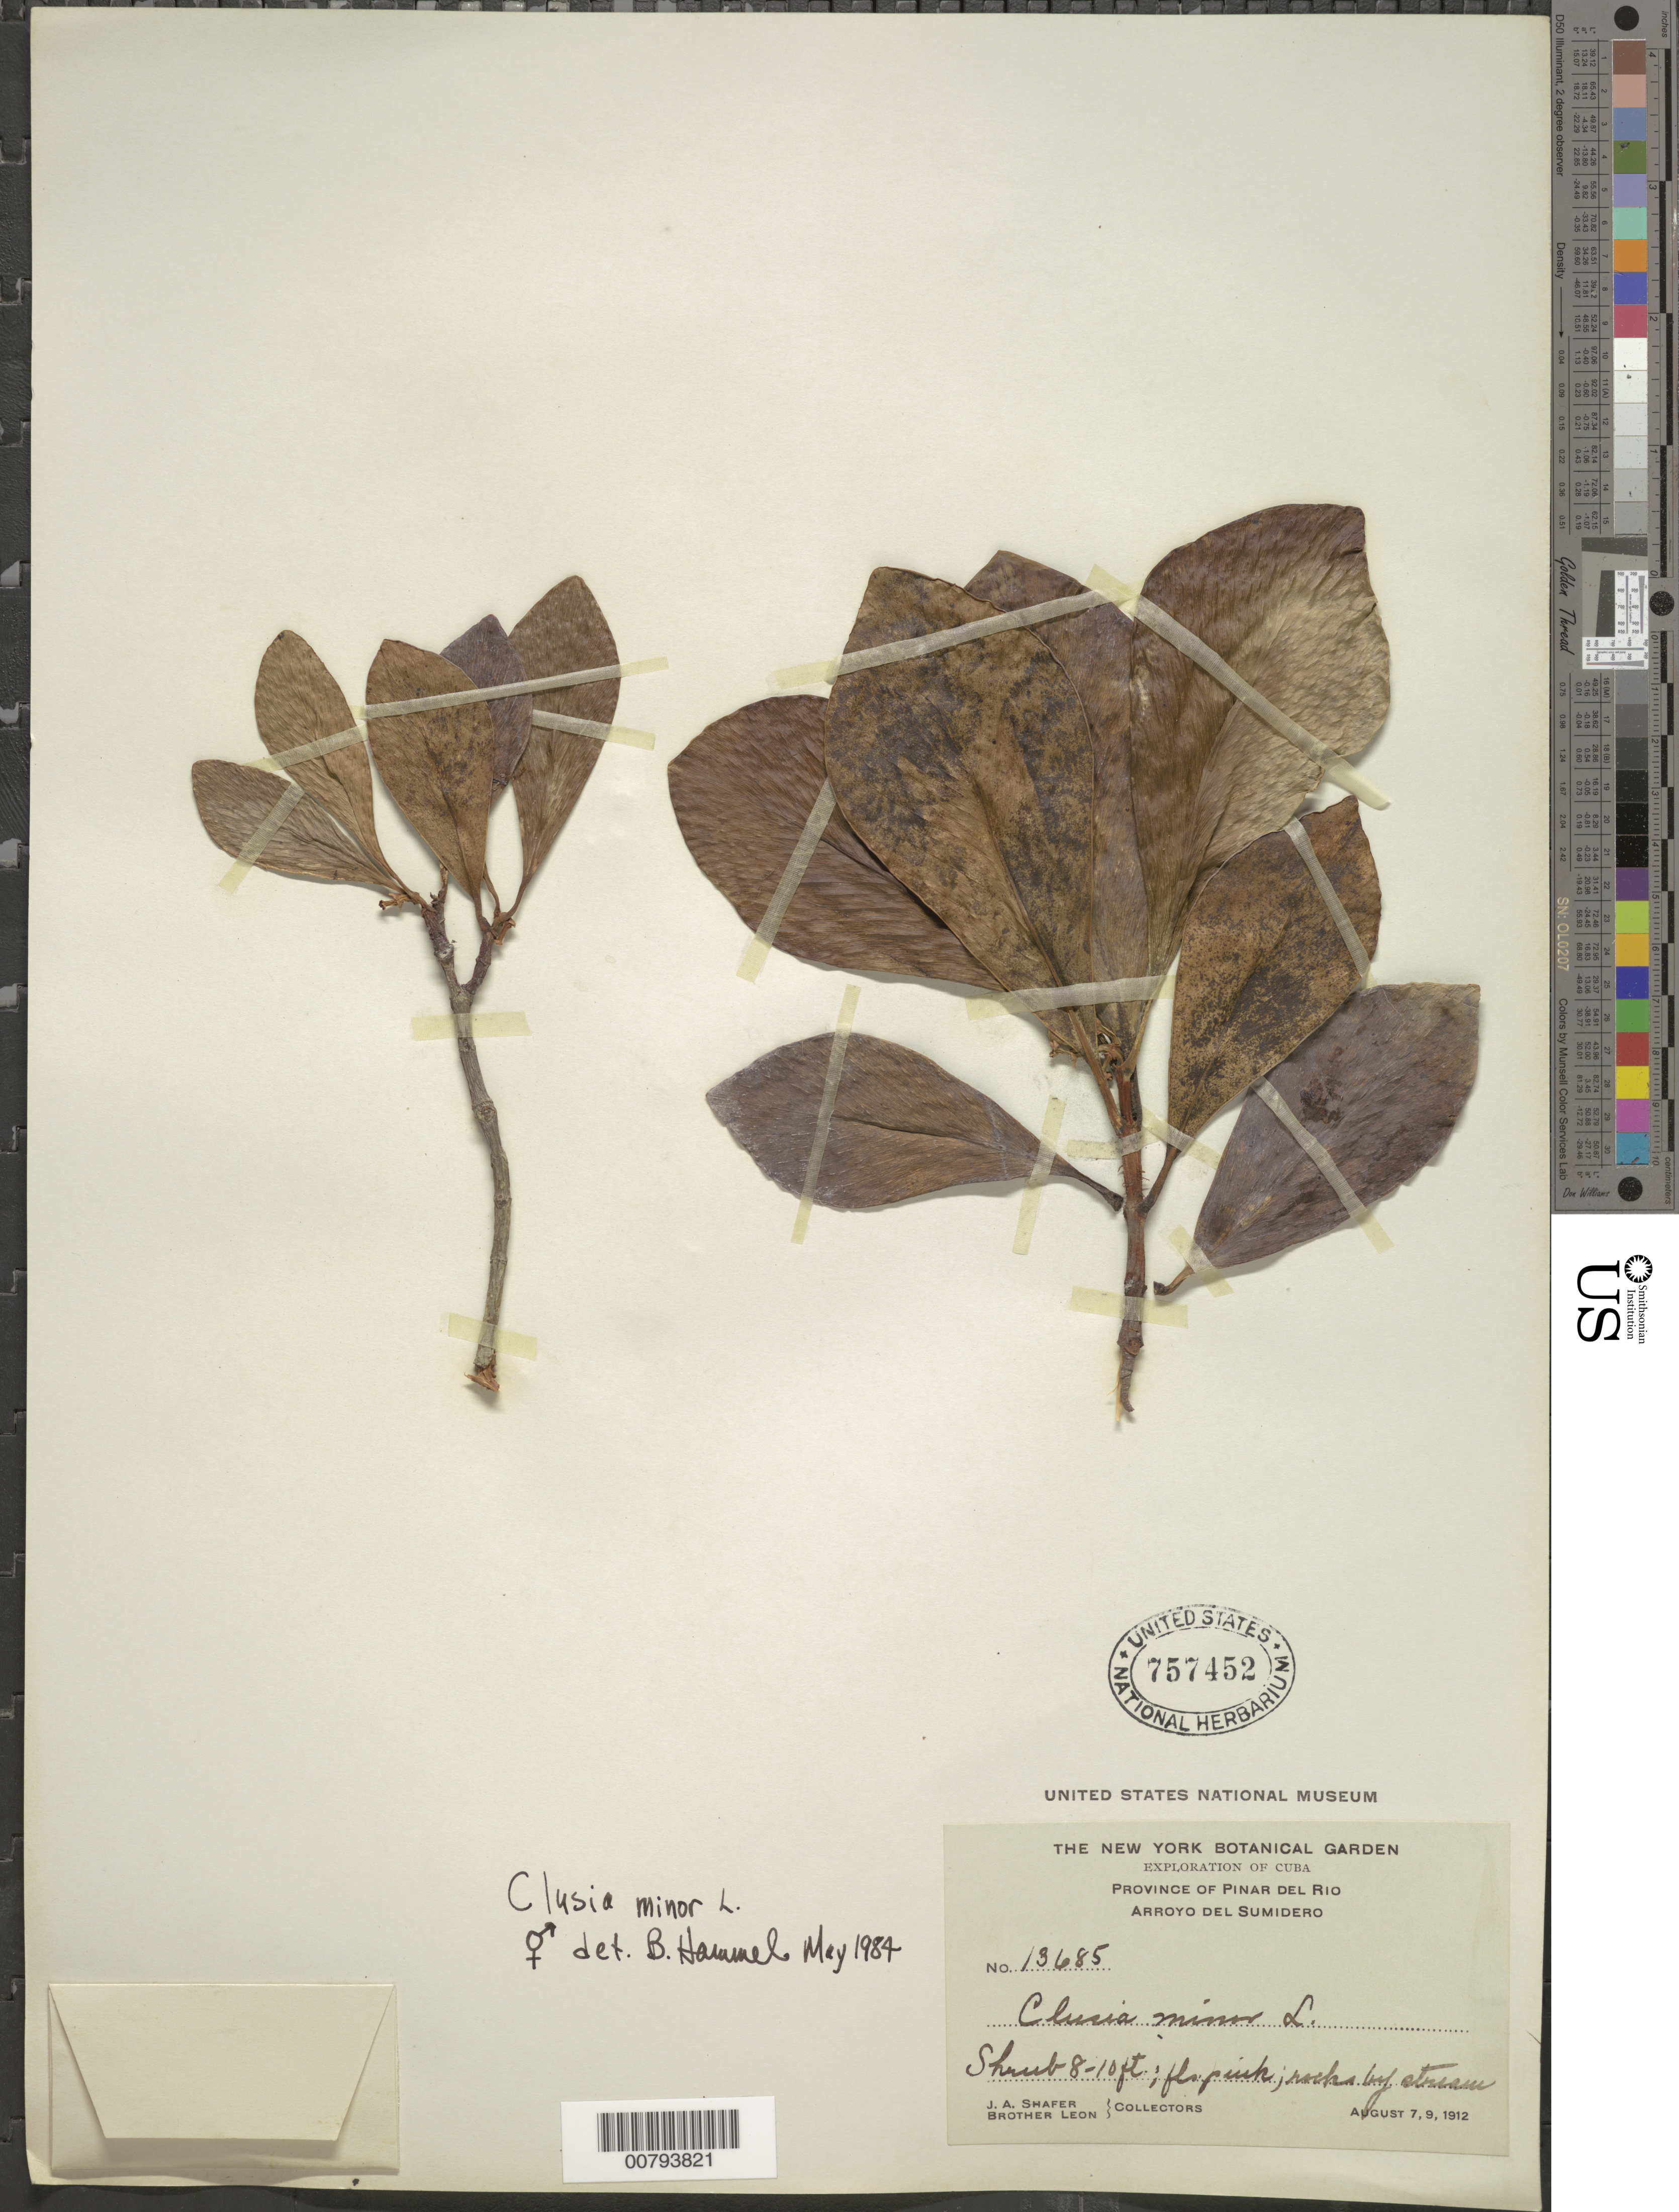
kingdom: Plantae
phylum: Tracheophyta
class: Magnoliopsida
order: Malpighiales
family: Clusiaceae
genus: Clusia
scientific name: Clusia minor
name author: L.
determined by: Hammel, Barry E., (MO), Missouri Botanical Garden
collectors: J. A. Shafer & Bro. León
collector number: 13685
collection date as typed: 07 Aug 1912 and 09 Aug 1912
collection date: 1912-08-07,1912-08-09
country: Cuba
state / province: Pinar del Río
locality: Arroyo del Sumidero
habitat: Rocks by stream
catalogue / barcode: US 757452